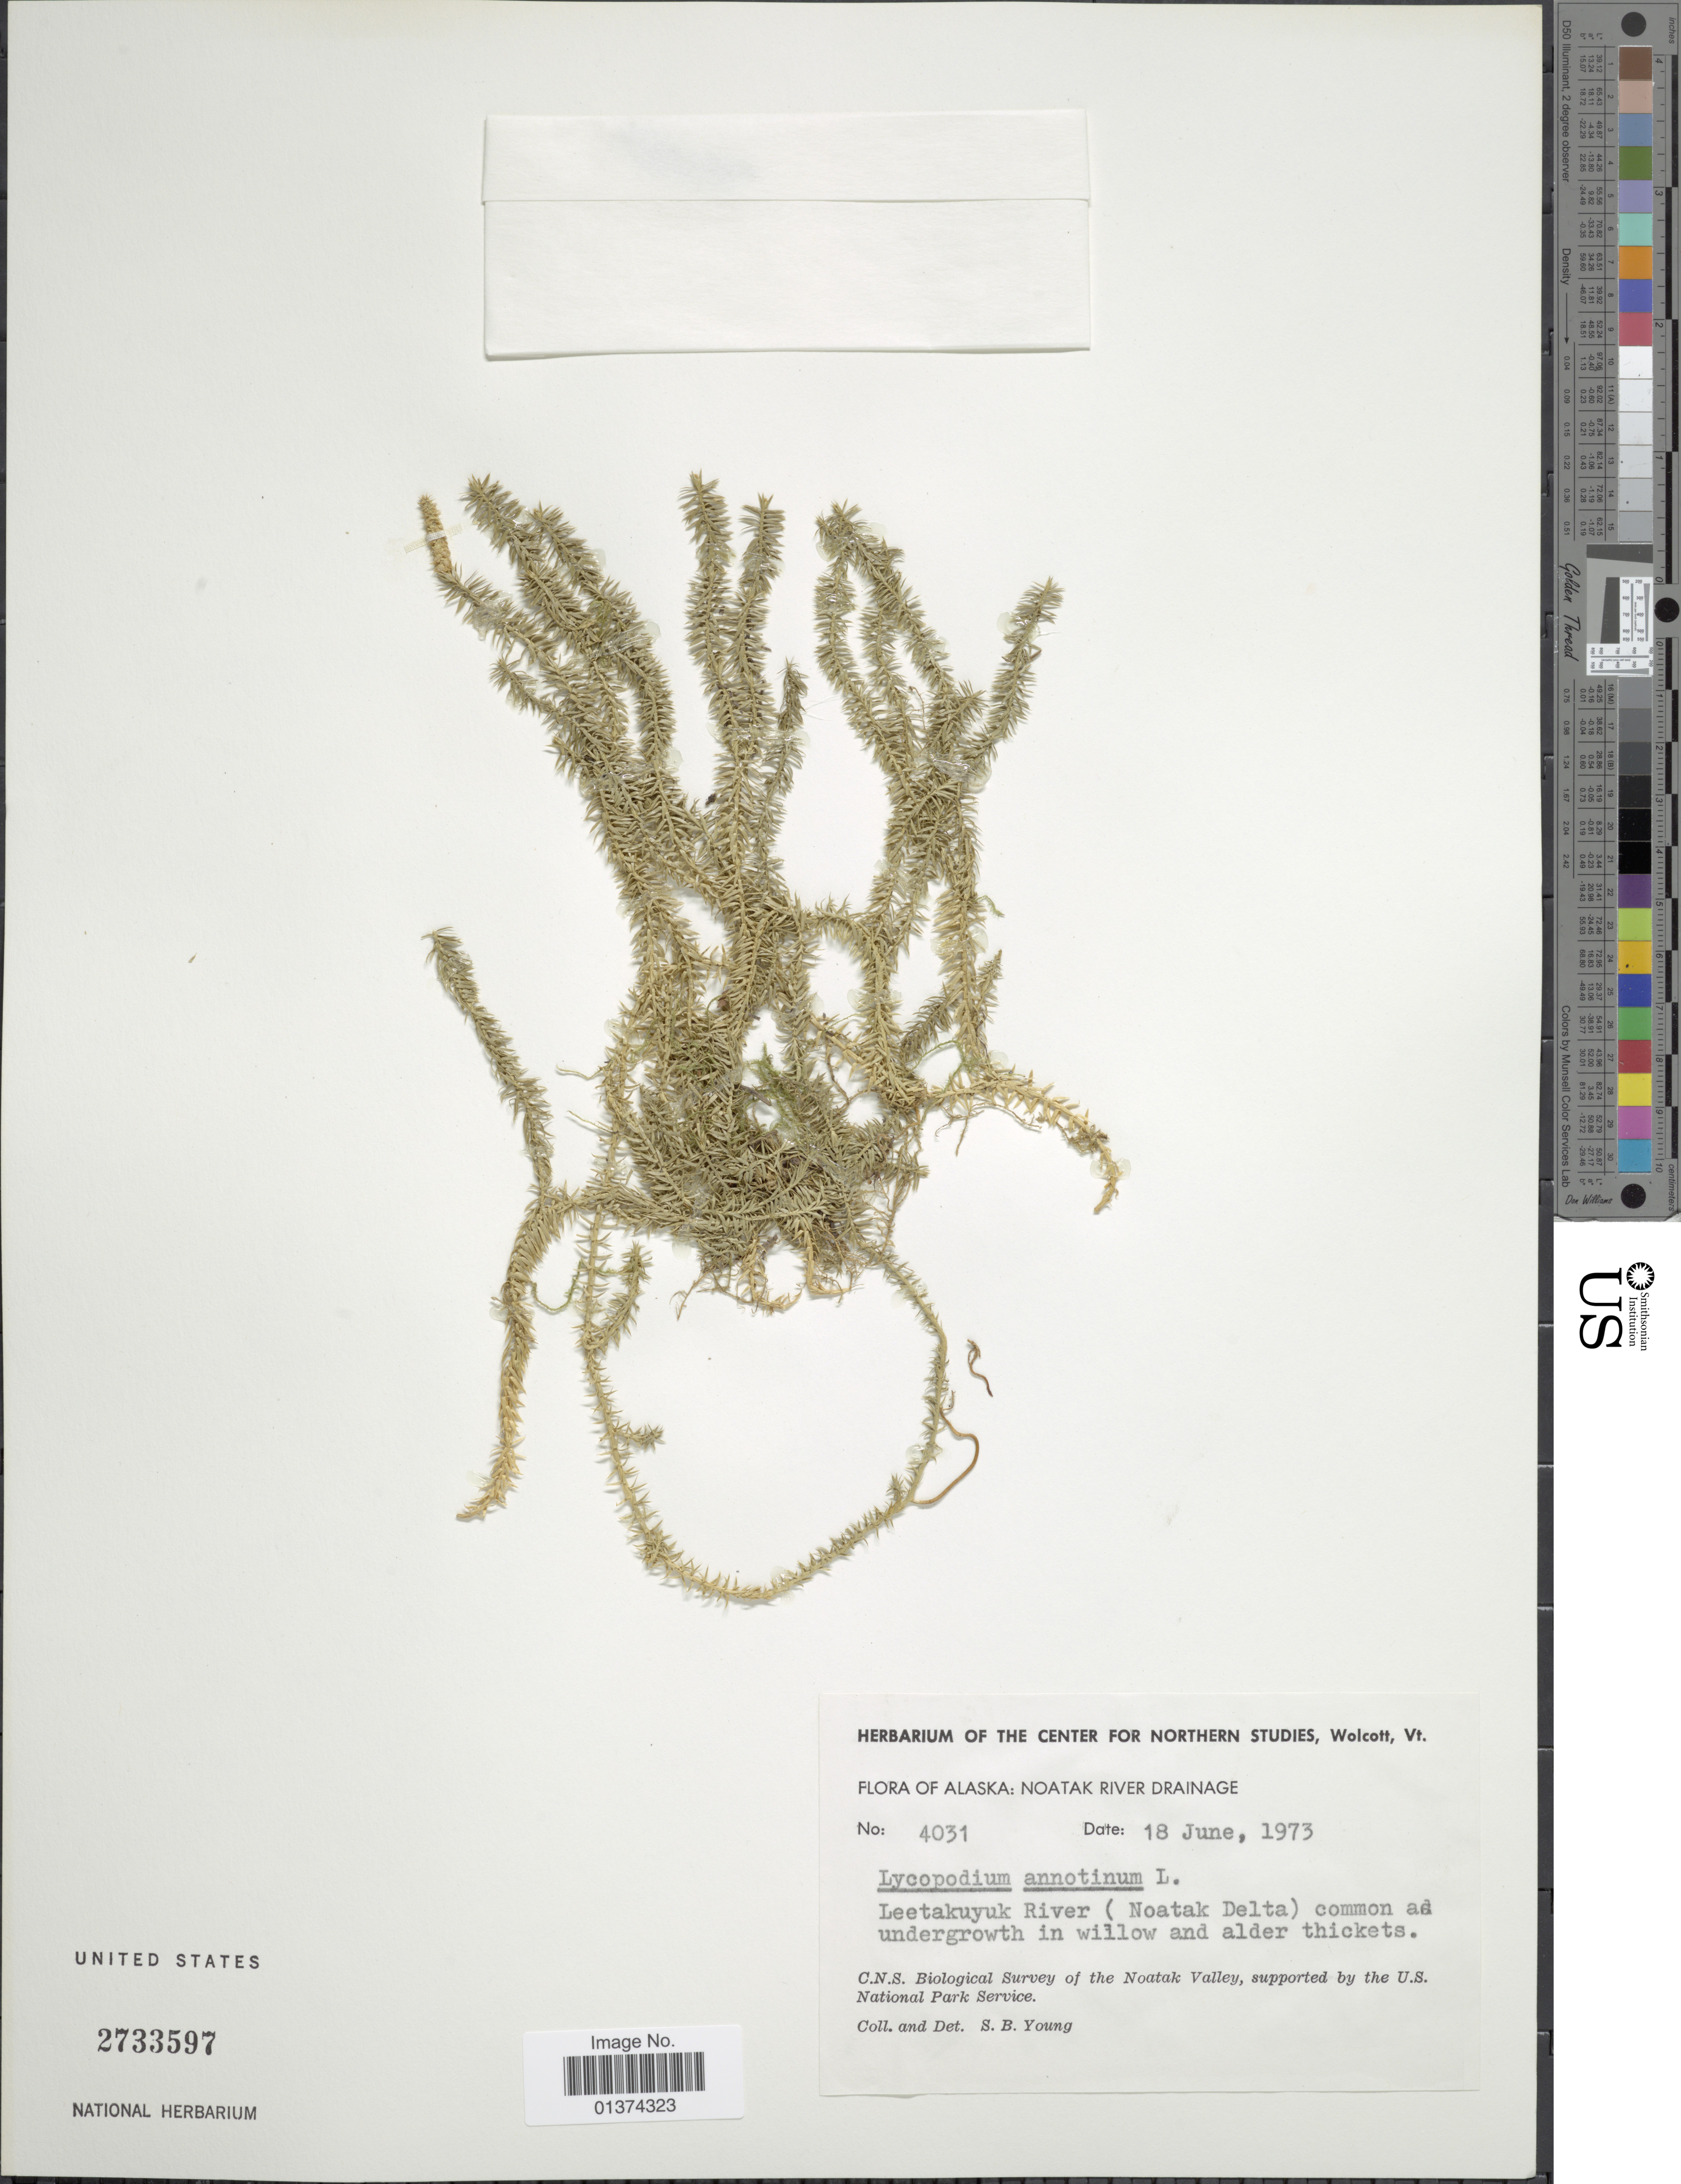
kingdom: Plantae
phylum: Tracheophyta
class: Lycopodiopsida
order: Lycopodiales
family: Lycopodiaceae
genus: Spinulum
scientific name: Spinulum annotinum subsp. annotinum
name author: (L.) A. Haines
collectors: S. Young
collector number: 4031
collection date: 1973-06-18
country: United States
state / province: Alaska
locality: Noatak River Drainage, Leetakuyuk River (Noatak Delta)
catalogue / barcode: US 2733597